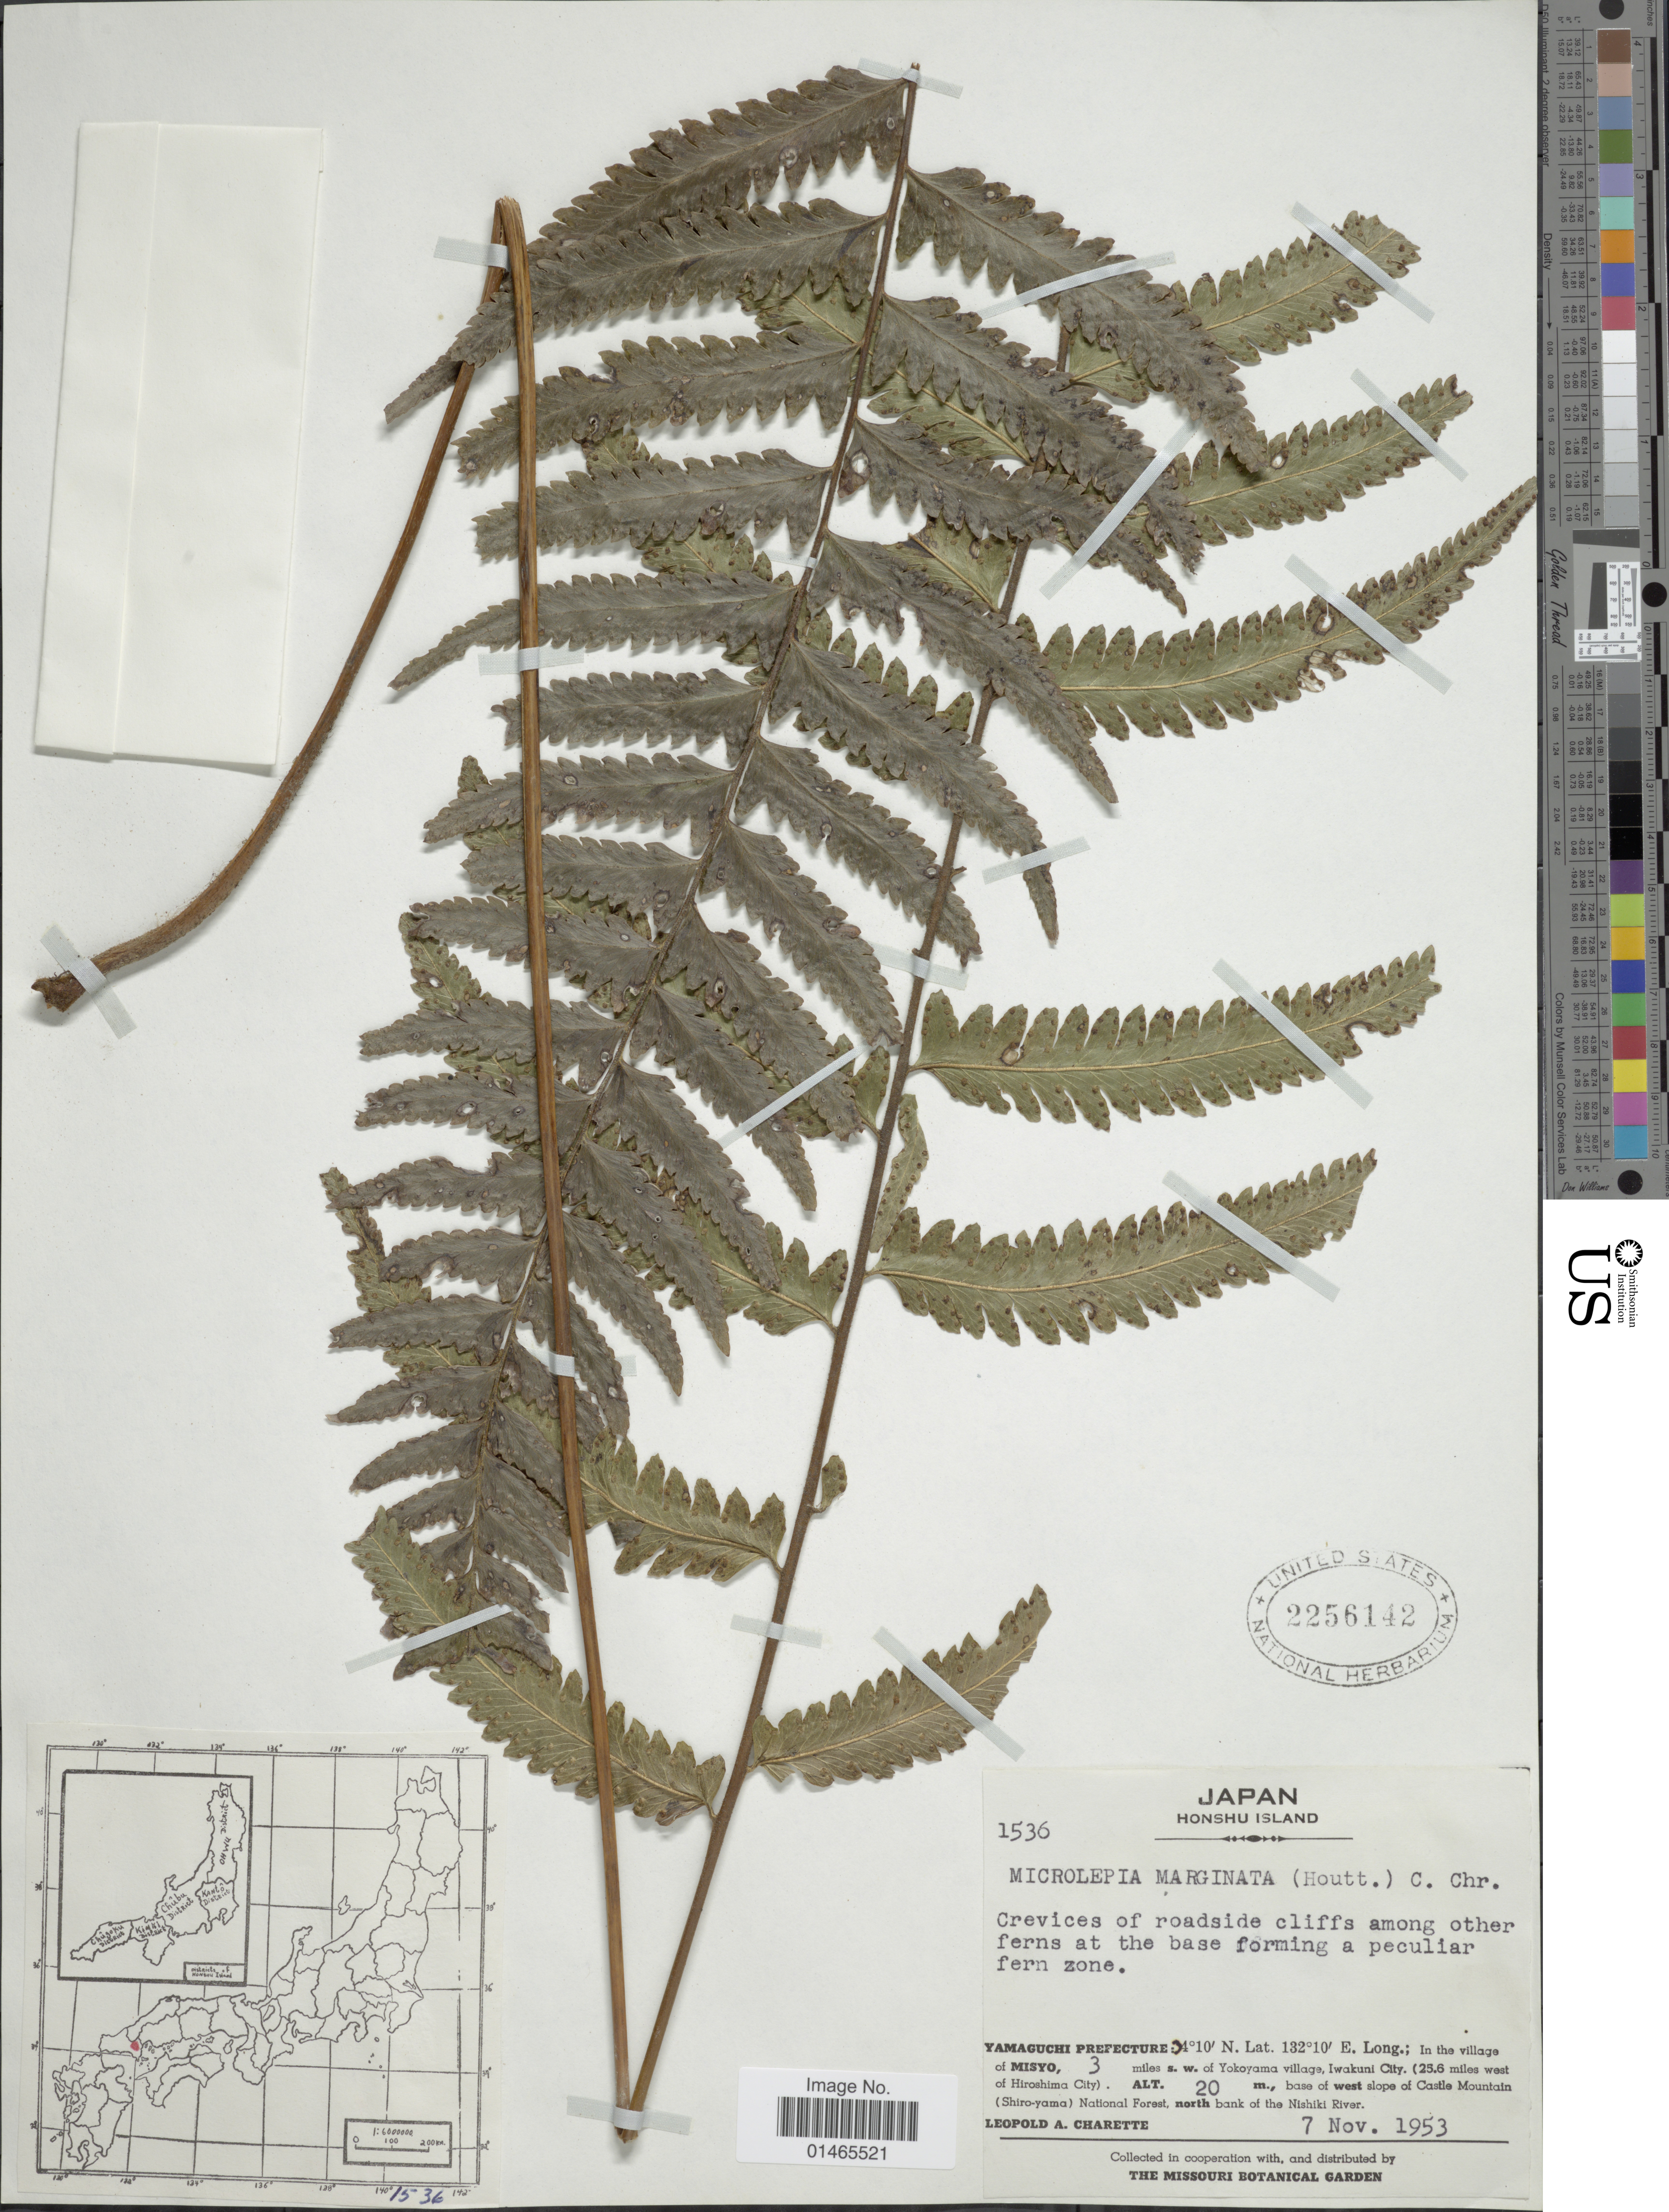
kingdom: Plantae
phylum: Tracheophyta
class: Polypodiopsida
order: Polypodiales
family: Dennstaedtiaceae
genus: Microlepia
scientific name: Microlepia marginata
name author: (Houtt.) C. Chr.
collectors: L. A. Charette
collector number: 1536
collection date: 1953-11-07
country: Japan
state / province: Yamaguti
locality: In the village of Misyo, 3 miles s.w. of Yokoyama village, Iwakuni City (25.6 miles wesr of Hiroshima City), base of west slope of Castle Mountain (Shiro-yama) National Forest, north bank of Nishiki River)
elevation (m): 20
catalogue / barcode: US 2256142